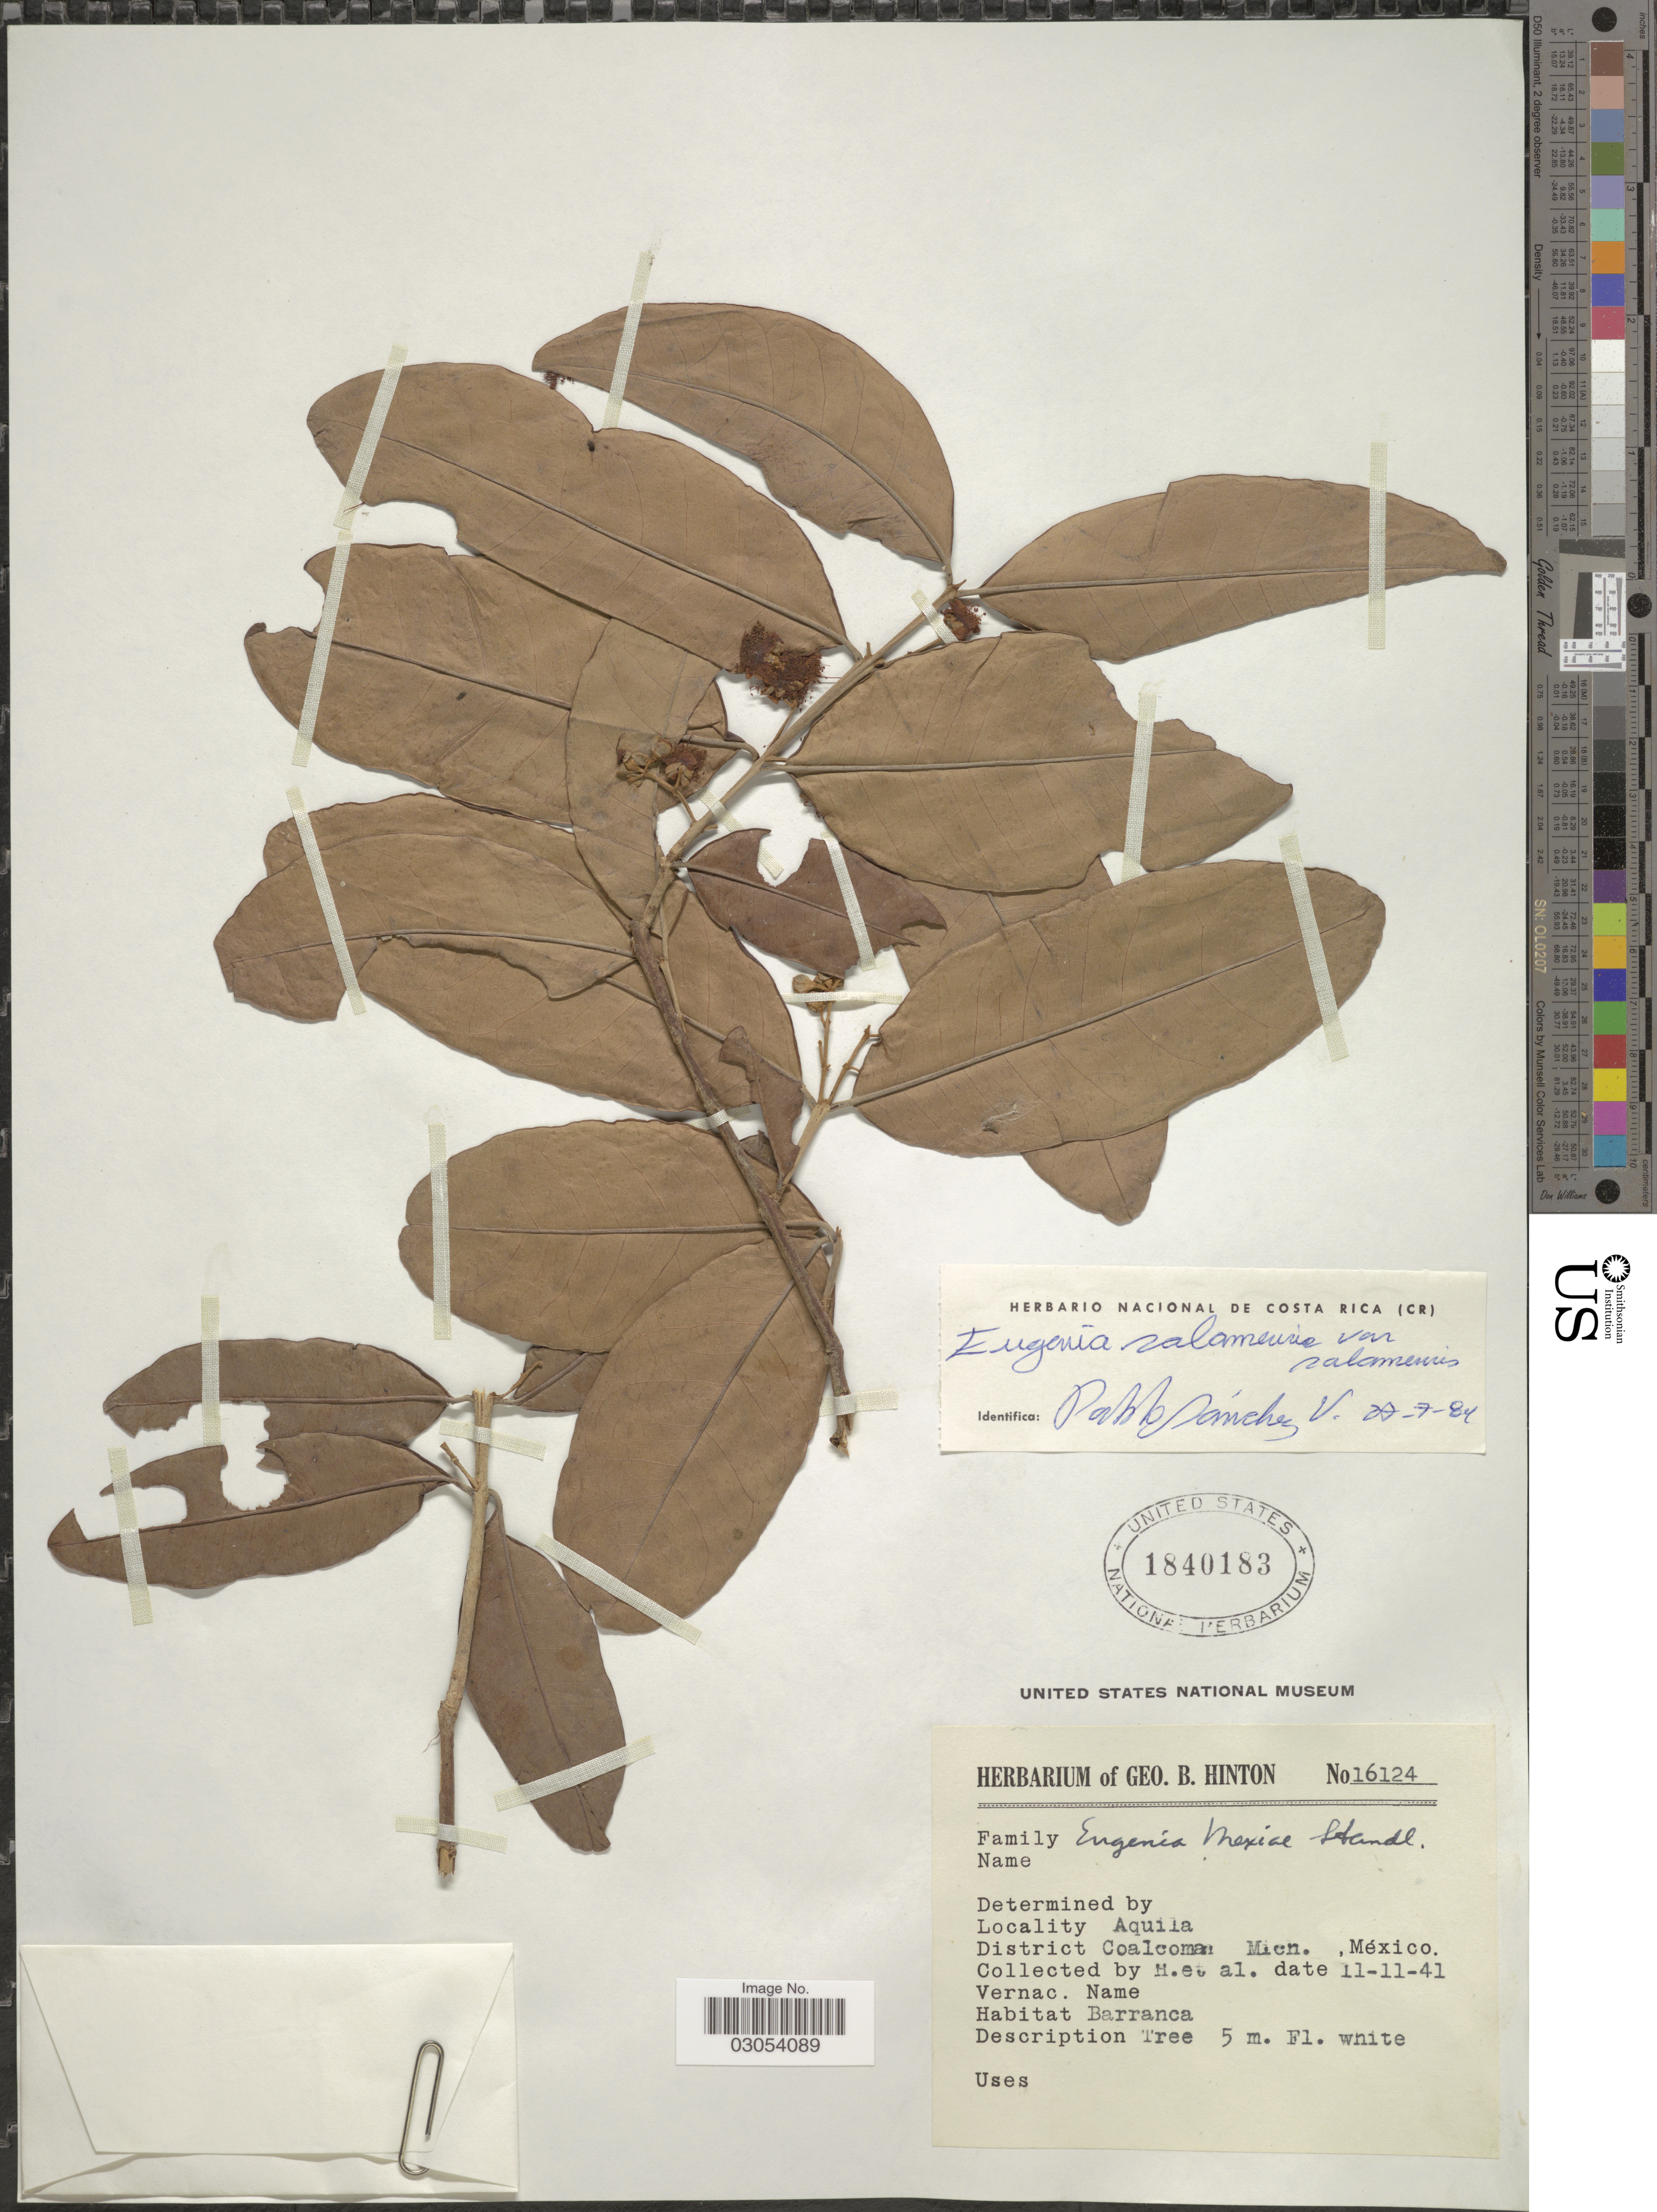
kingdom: Plantae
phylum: Tracheophyta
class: Magnoliopsida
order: Myrtales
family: Myrtaceae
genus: Eugenia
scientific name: Eugenia salamensis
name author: Donn. Sm.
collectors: G. B. Hinton & et al.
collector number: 16124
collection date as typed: Transcribed d/m/y: 11/11/41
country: Mexico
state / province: Michoacán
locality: Aquila. District Coalcoman Mich.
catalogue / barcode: US 1840183